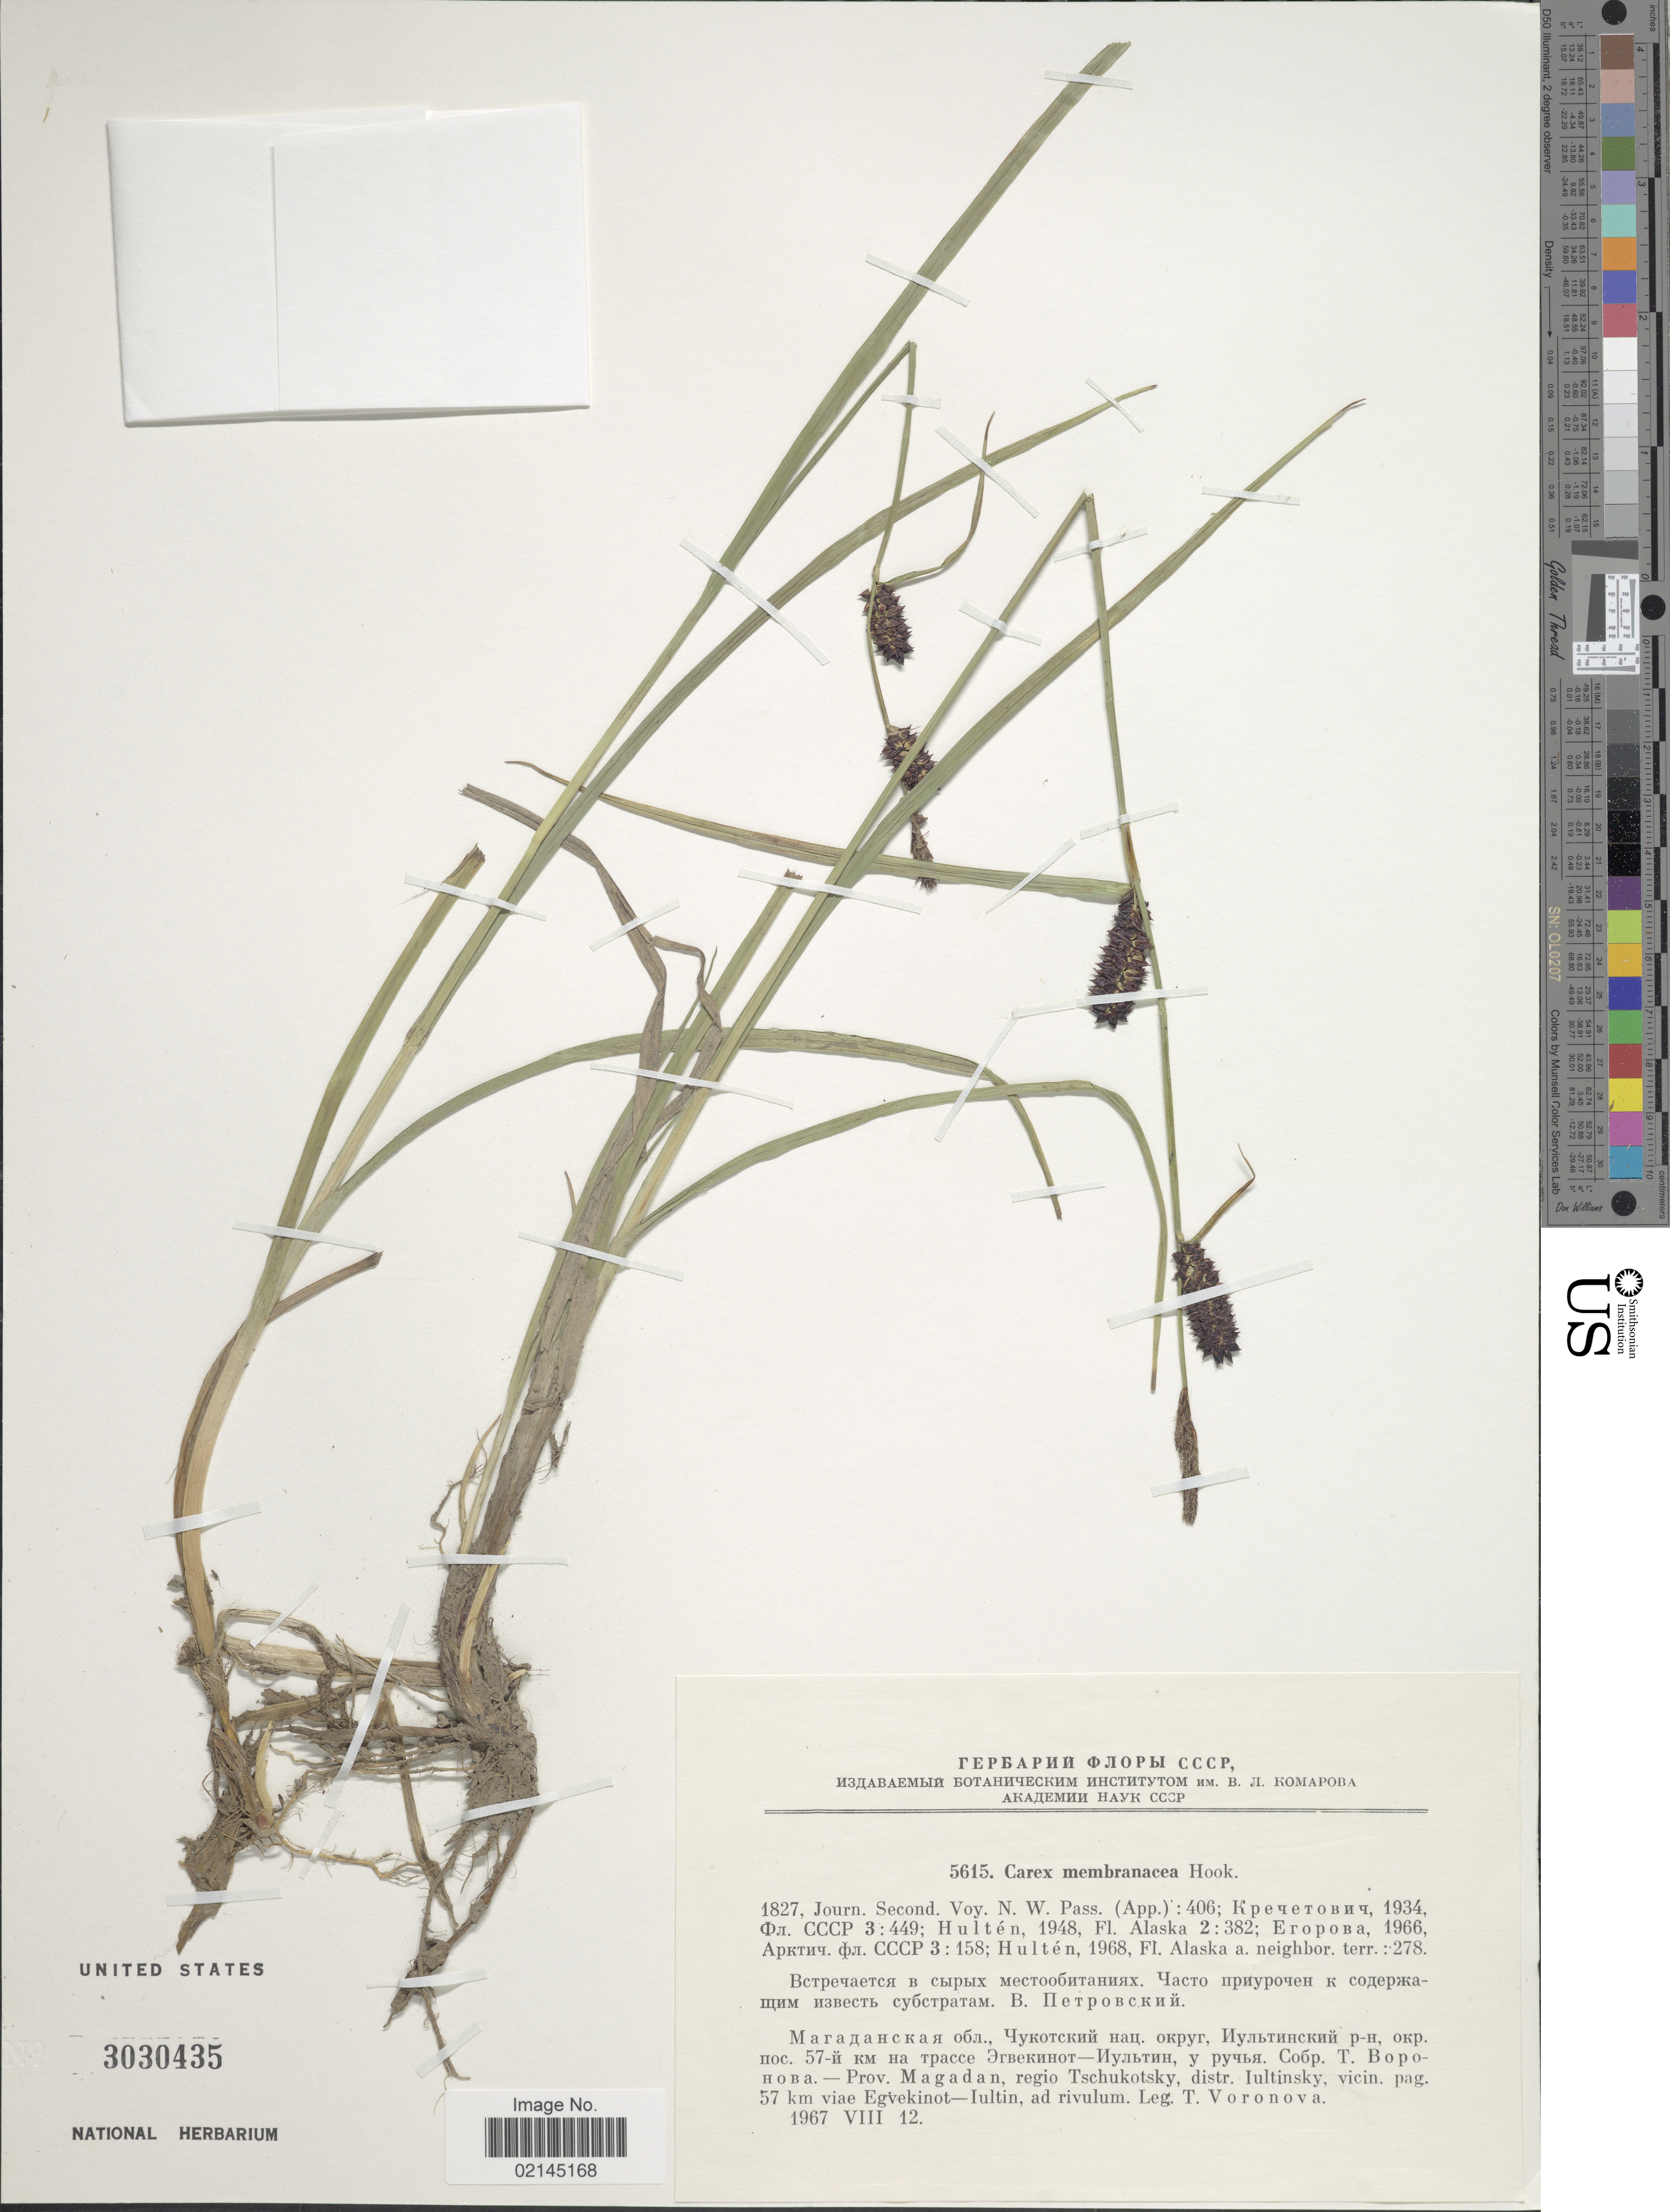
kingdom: Plantae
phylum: Tracheophyta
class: Liliopsida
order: Poales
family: Cyperaceae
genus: Carex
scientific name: Carex membranacea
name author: Hook.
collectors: T. Voronova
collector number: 5615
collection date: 1967-08-12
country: Russian Federation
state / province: Magadan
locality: Regio Tschukotsky, distr. Iultinsky, vicin. pag. 57 km viae Egvekinot - Iultin, ad rivulum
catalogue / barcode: US 3030435